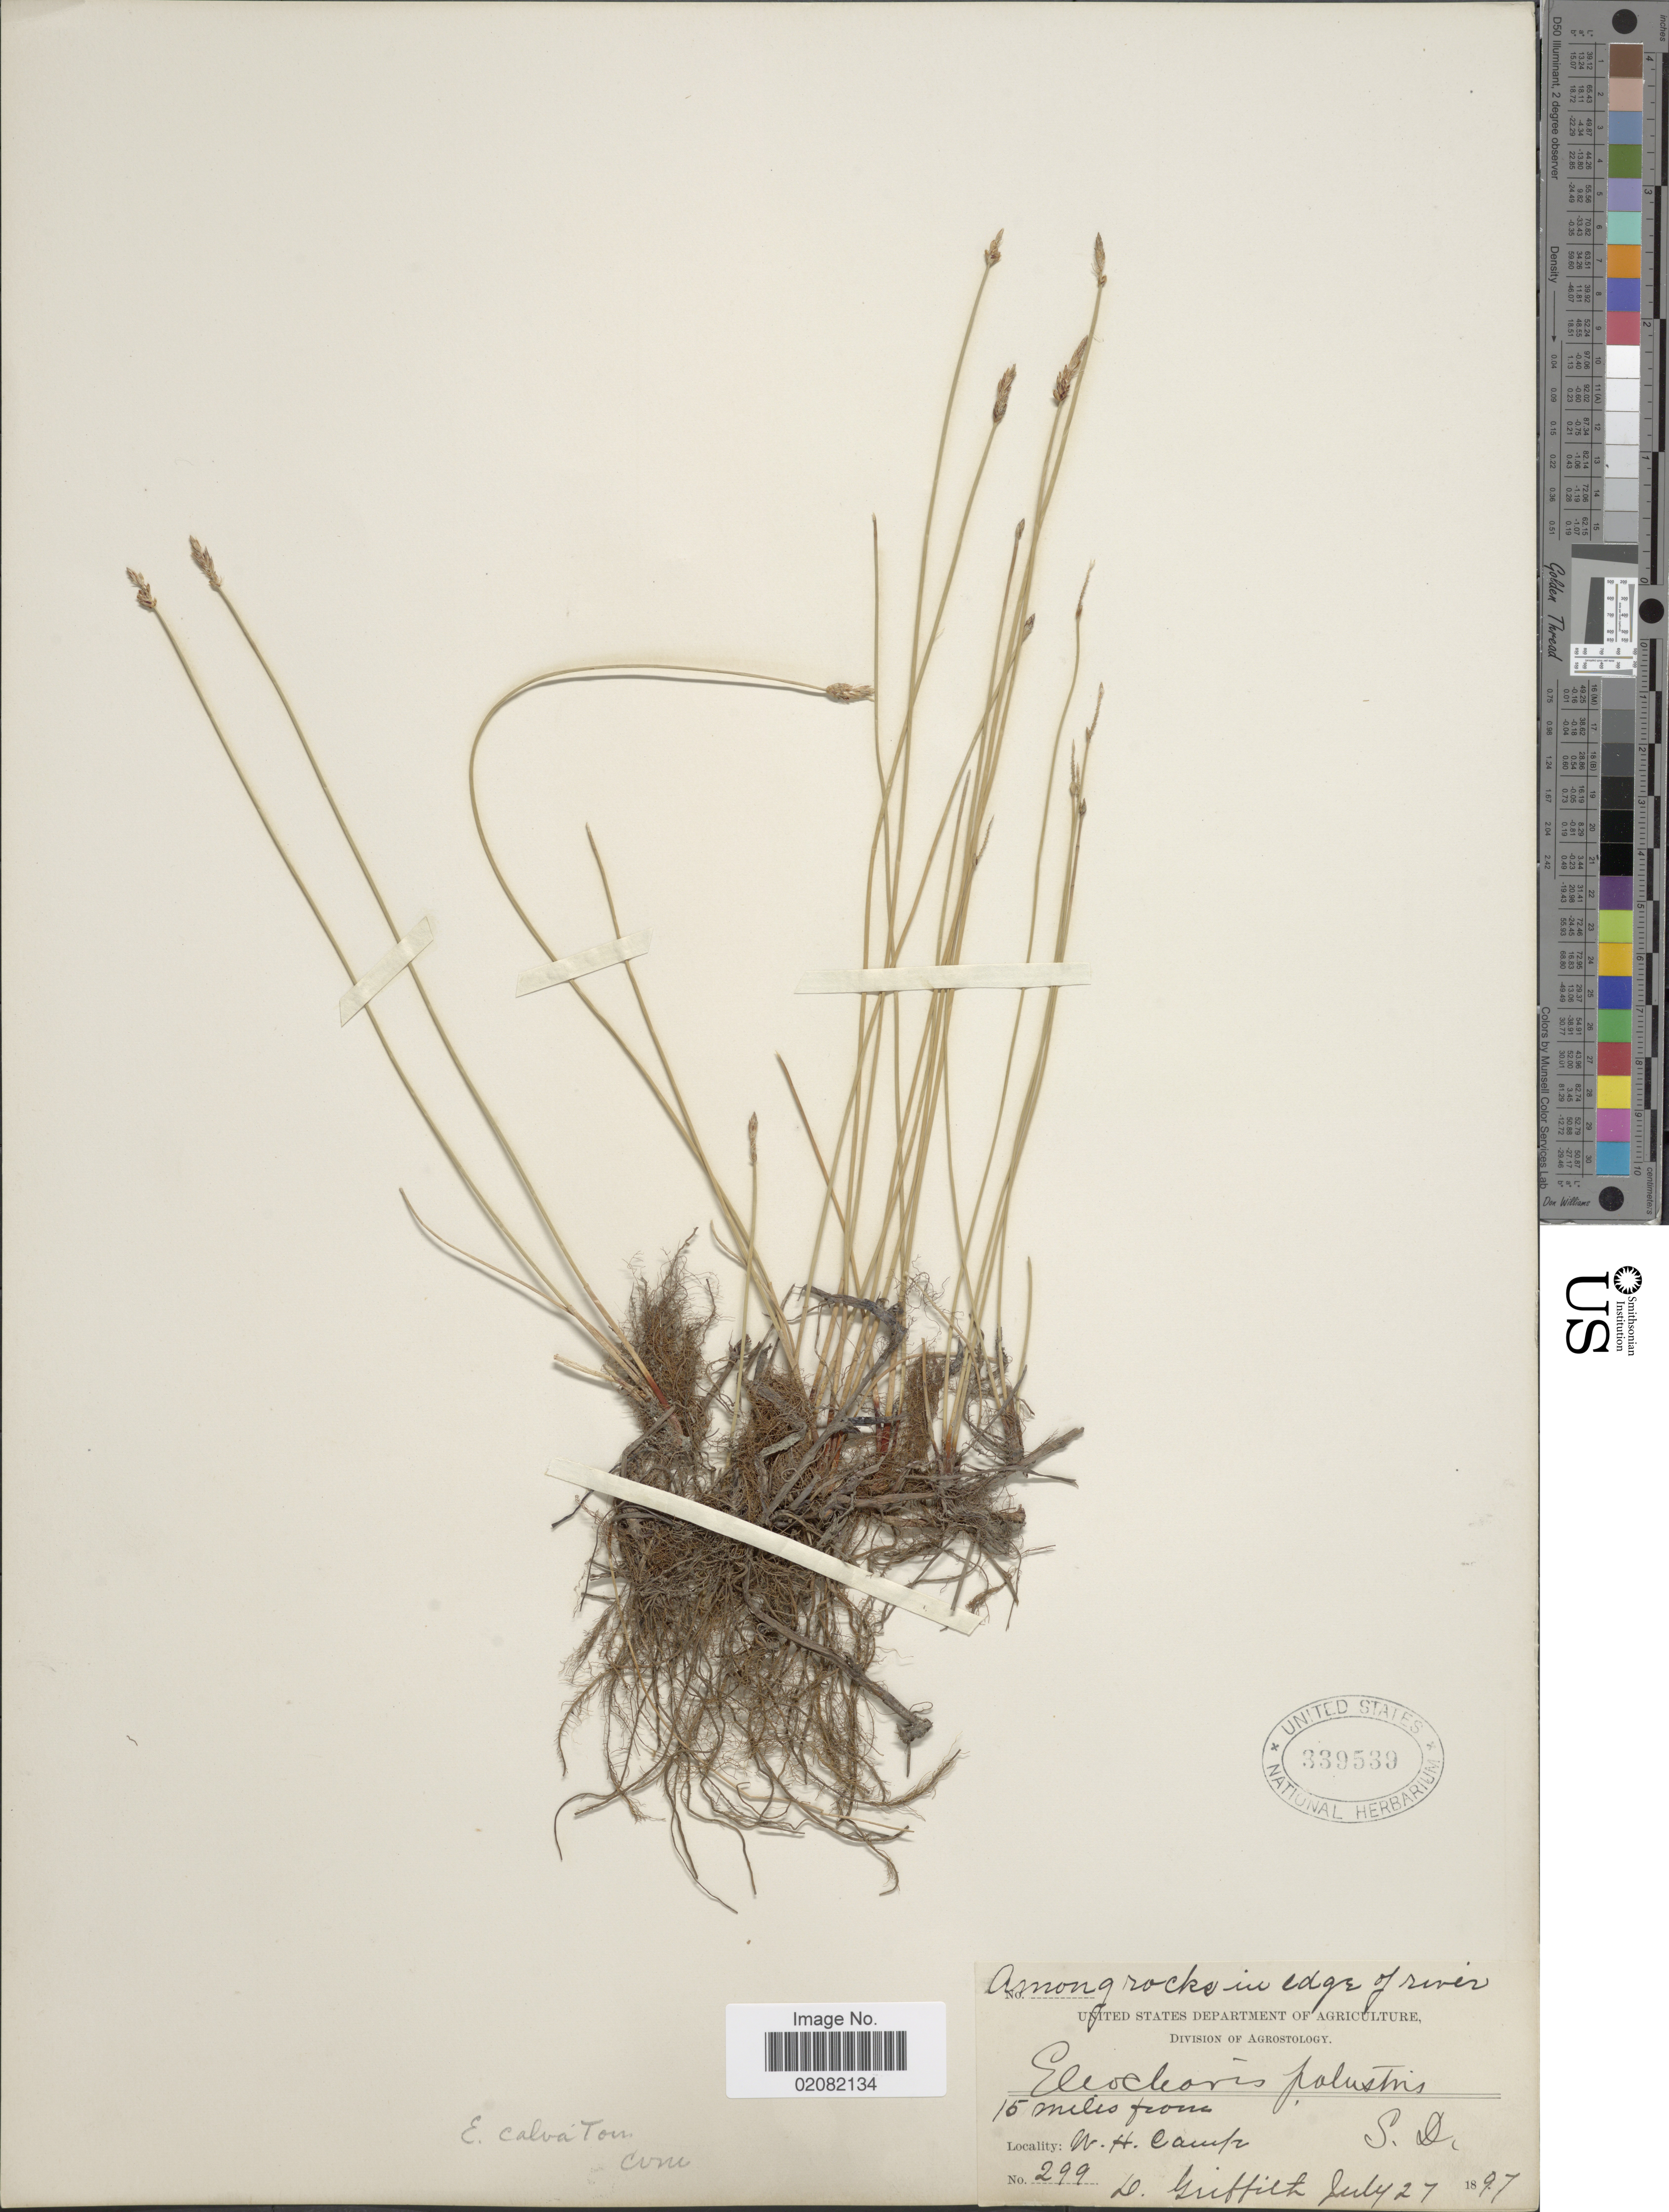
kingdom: Plantae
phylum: Tracheophyta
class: Liliopsida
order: Poales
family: Cyperaceae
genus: Eleocharis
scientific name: Eleocharis palustris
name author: (L.) Roem. & Schult.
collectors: D. Griffith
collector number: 299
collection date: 1897-07-27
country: United States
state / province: South Dakota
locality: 15 miles from N.H. Camp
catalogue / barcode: US 339539